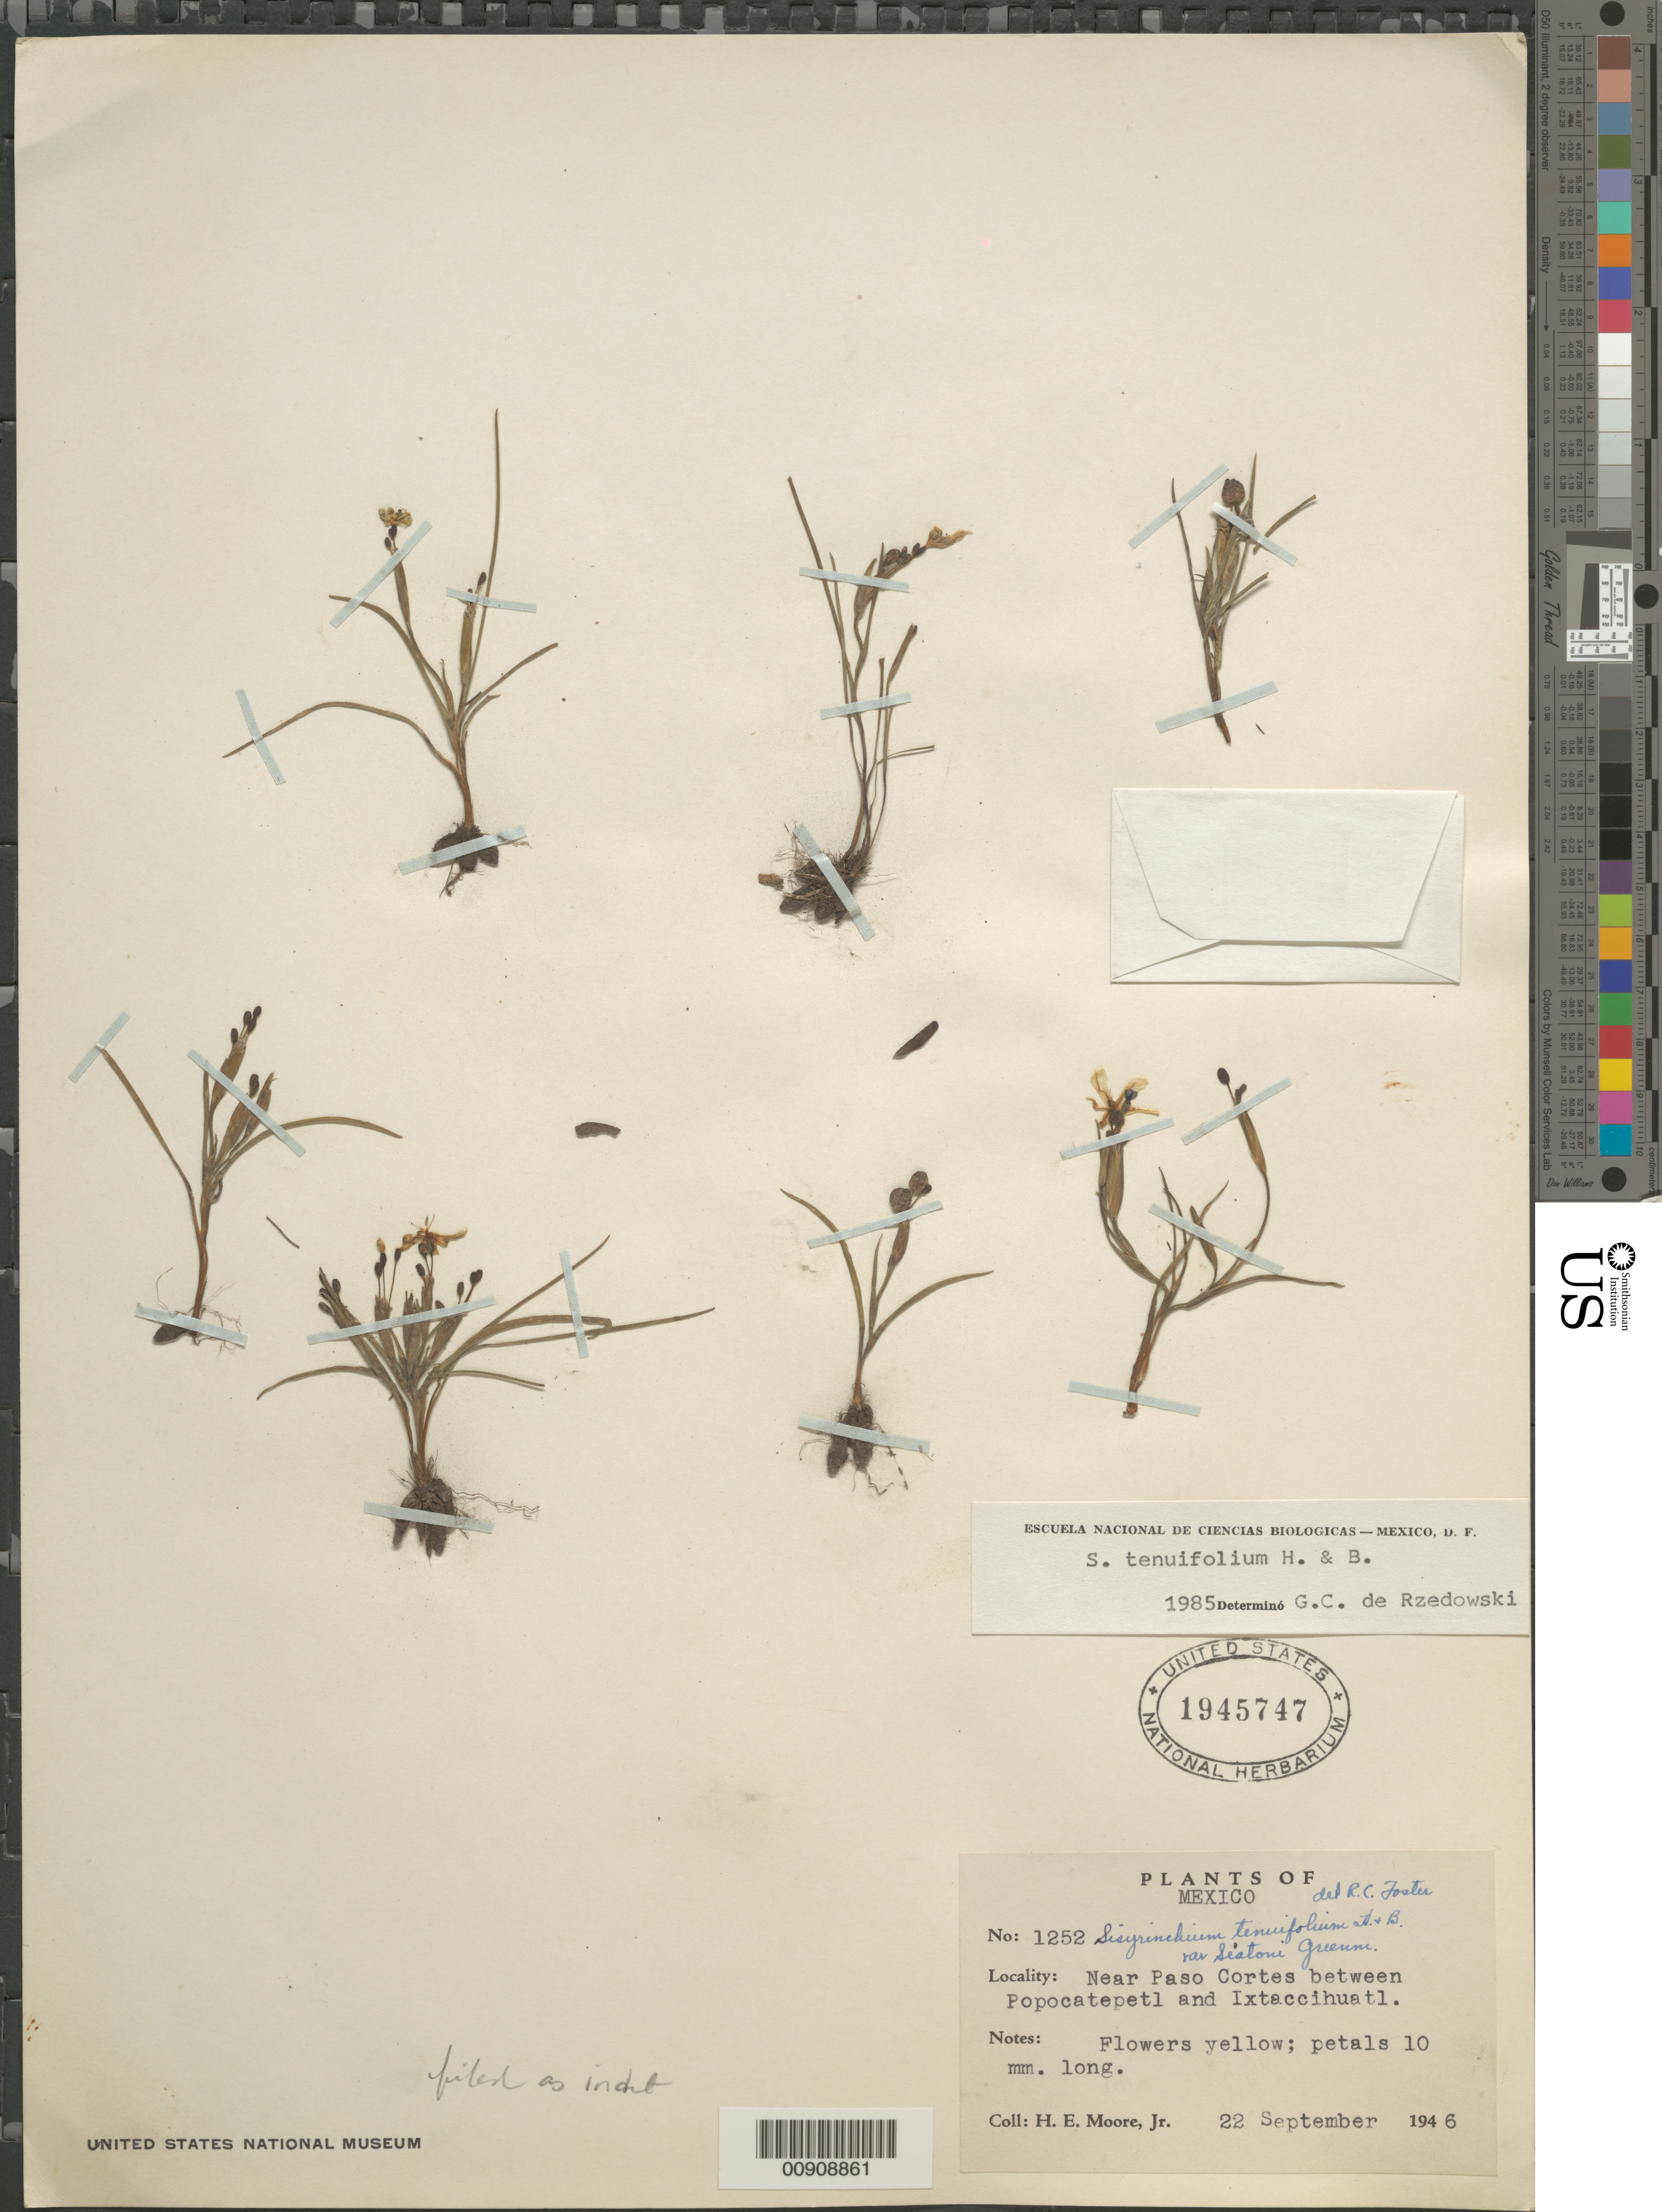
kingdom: Plantae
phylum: Tracheophyta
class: Liliopsida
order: Asparagales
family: Iridaceae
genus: Sisyrinchium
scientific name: Sisyrinchium sp.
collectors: H. E. Moore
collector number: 1252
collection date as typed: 22 Sep 1946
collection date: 1946-09-22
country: Mexico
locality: Near Paso Cortes between Popocatepetl and Ixtaccihuatl.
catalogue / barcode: US 1945747